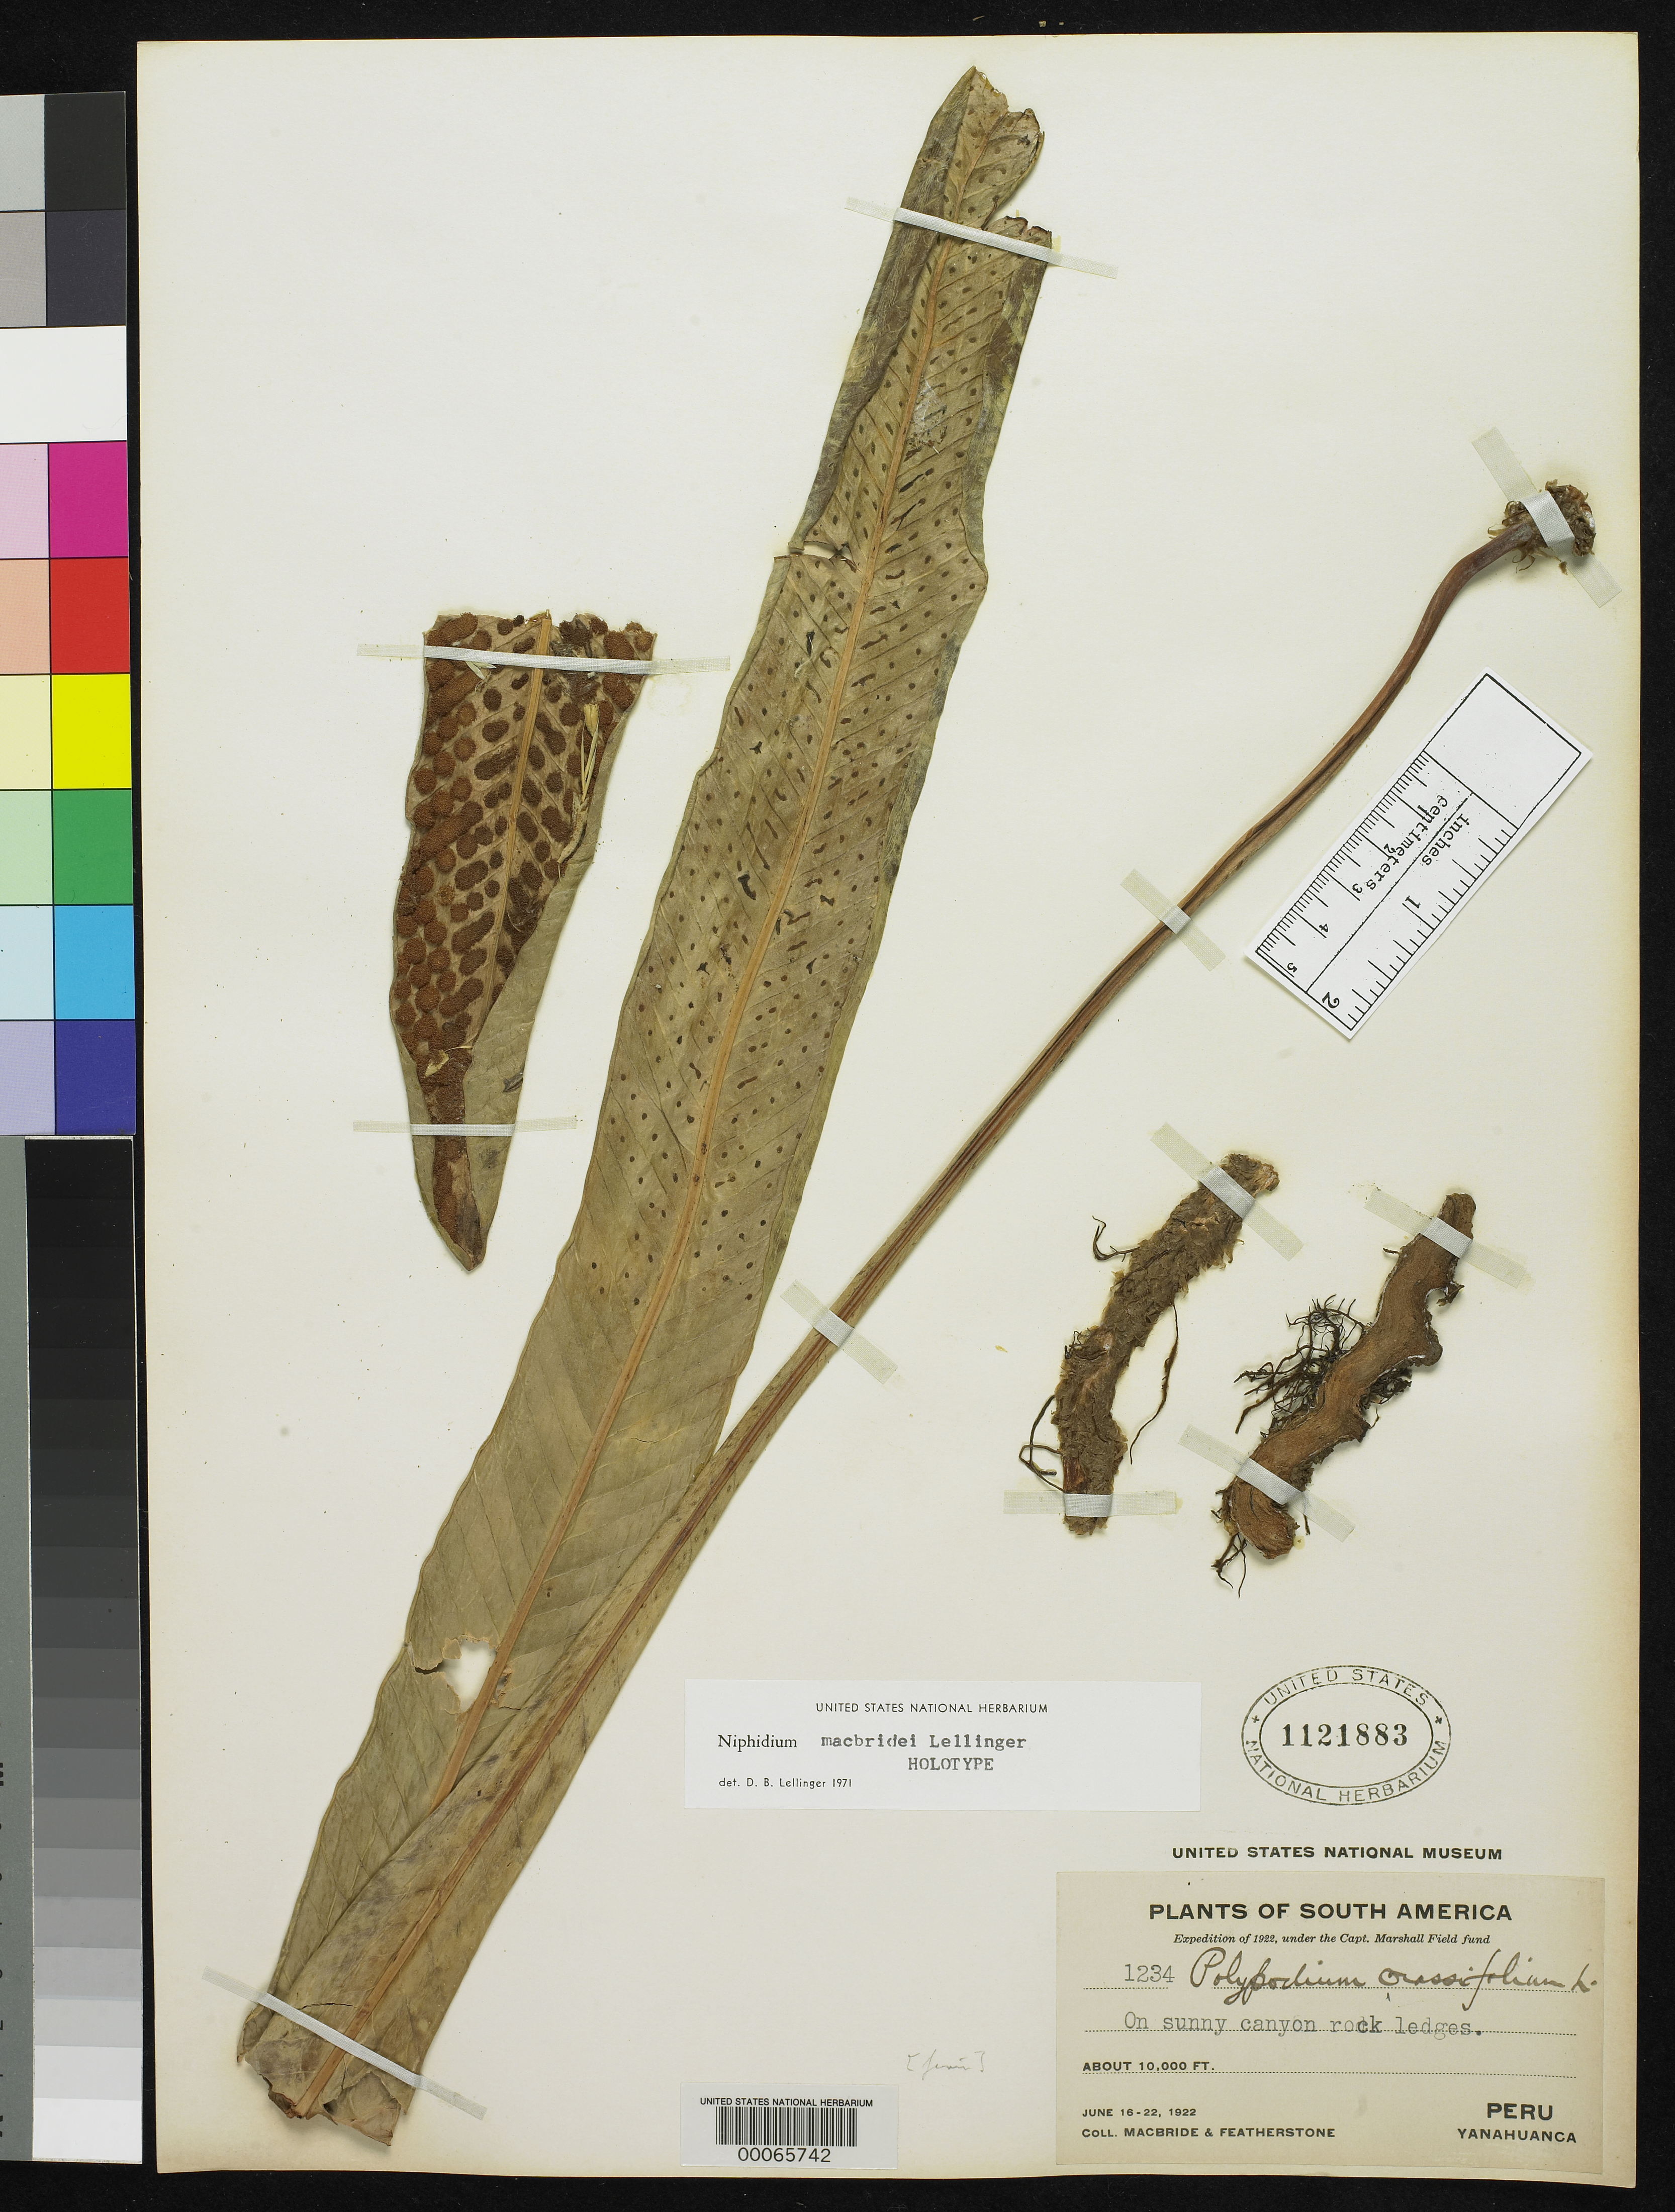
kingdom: Plantae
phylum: Tracheophyta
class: Polypodiopsida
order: Polypodiales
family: Polypodiaceae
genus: Niphidium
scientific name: Niphidium macbridei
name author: Lellinger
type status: Holotype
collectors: J. F. Macbride & W. Featherstone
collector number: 1234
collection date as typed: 16 Jun 1922 to 22 Jun 1922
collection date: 1922-06-16/1922-06-22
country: Peru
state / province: Junín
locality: Yanahuanca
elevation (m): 3048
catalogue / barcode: US 1121883